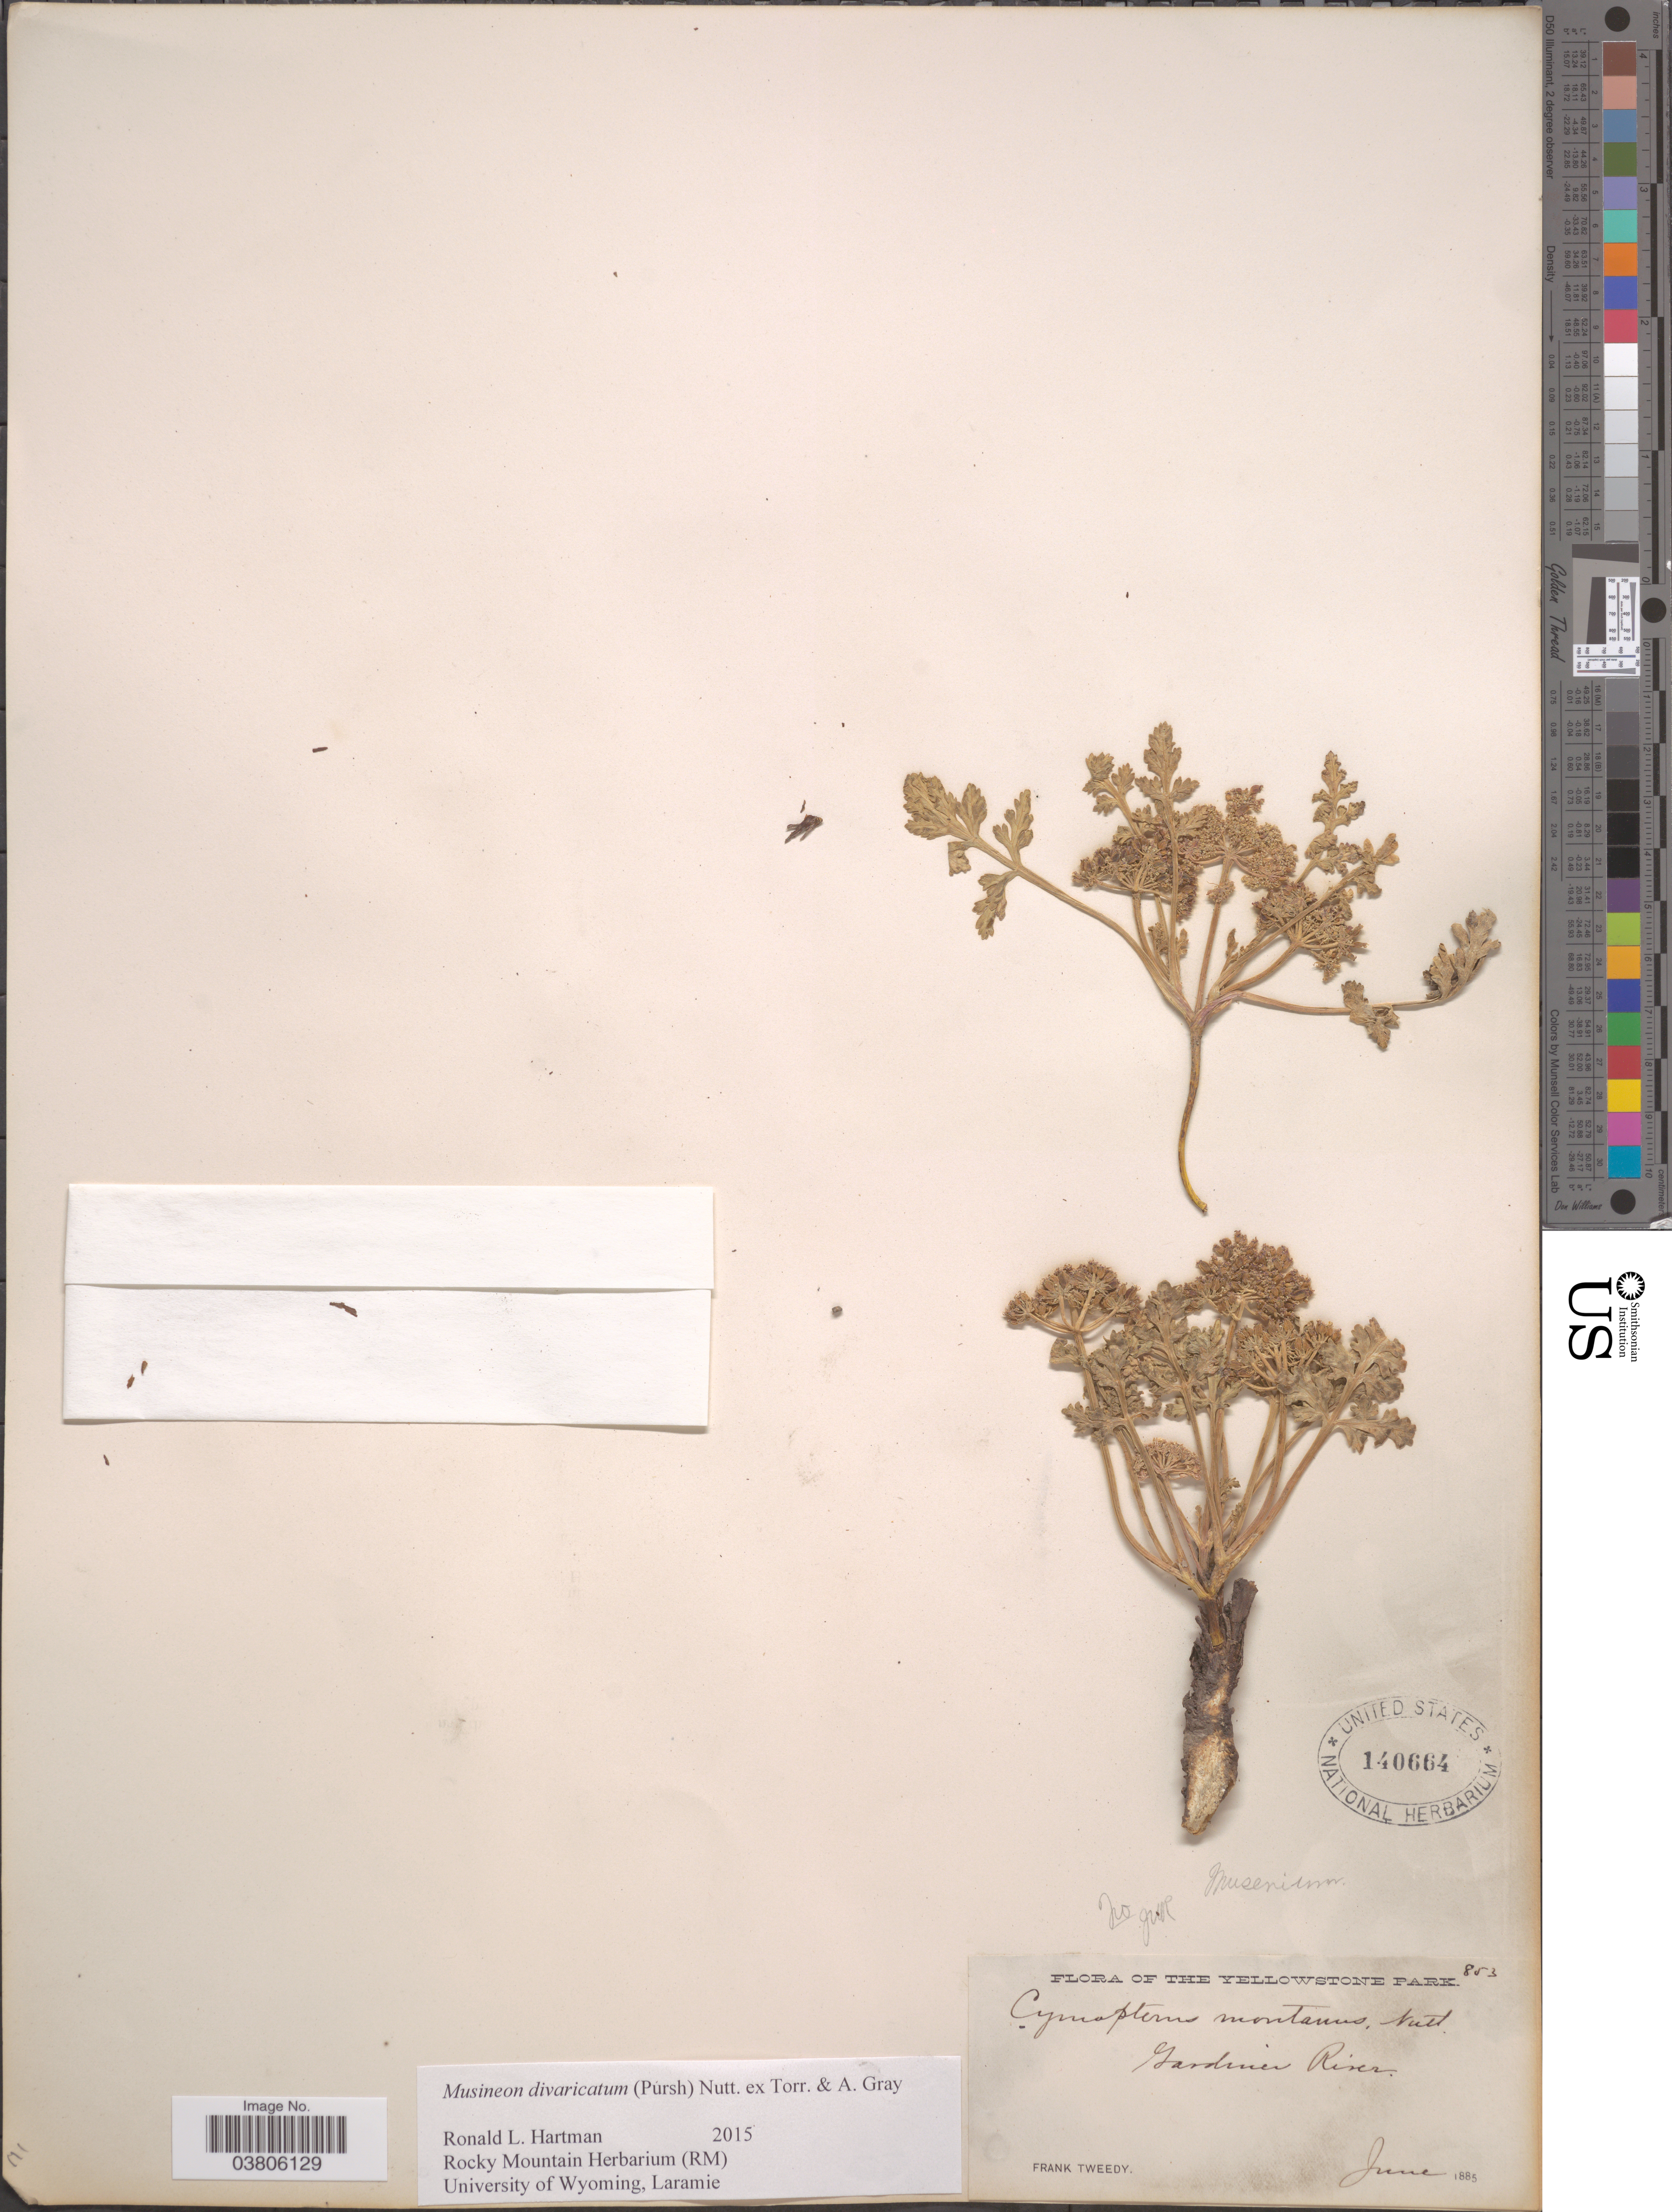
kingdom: Plantae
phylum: Tracheophyta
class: Magnoliopsida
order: Apiales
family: Apiaceae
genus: Musineon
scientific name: Musineon divaricatum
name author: (Pursh) Nutt.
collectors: F. Tweedy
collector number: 853?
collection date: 1885-06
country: United States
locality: Yellowstone Park. Gardiner River.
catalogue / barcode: US 140664